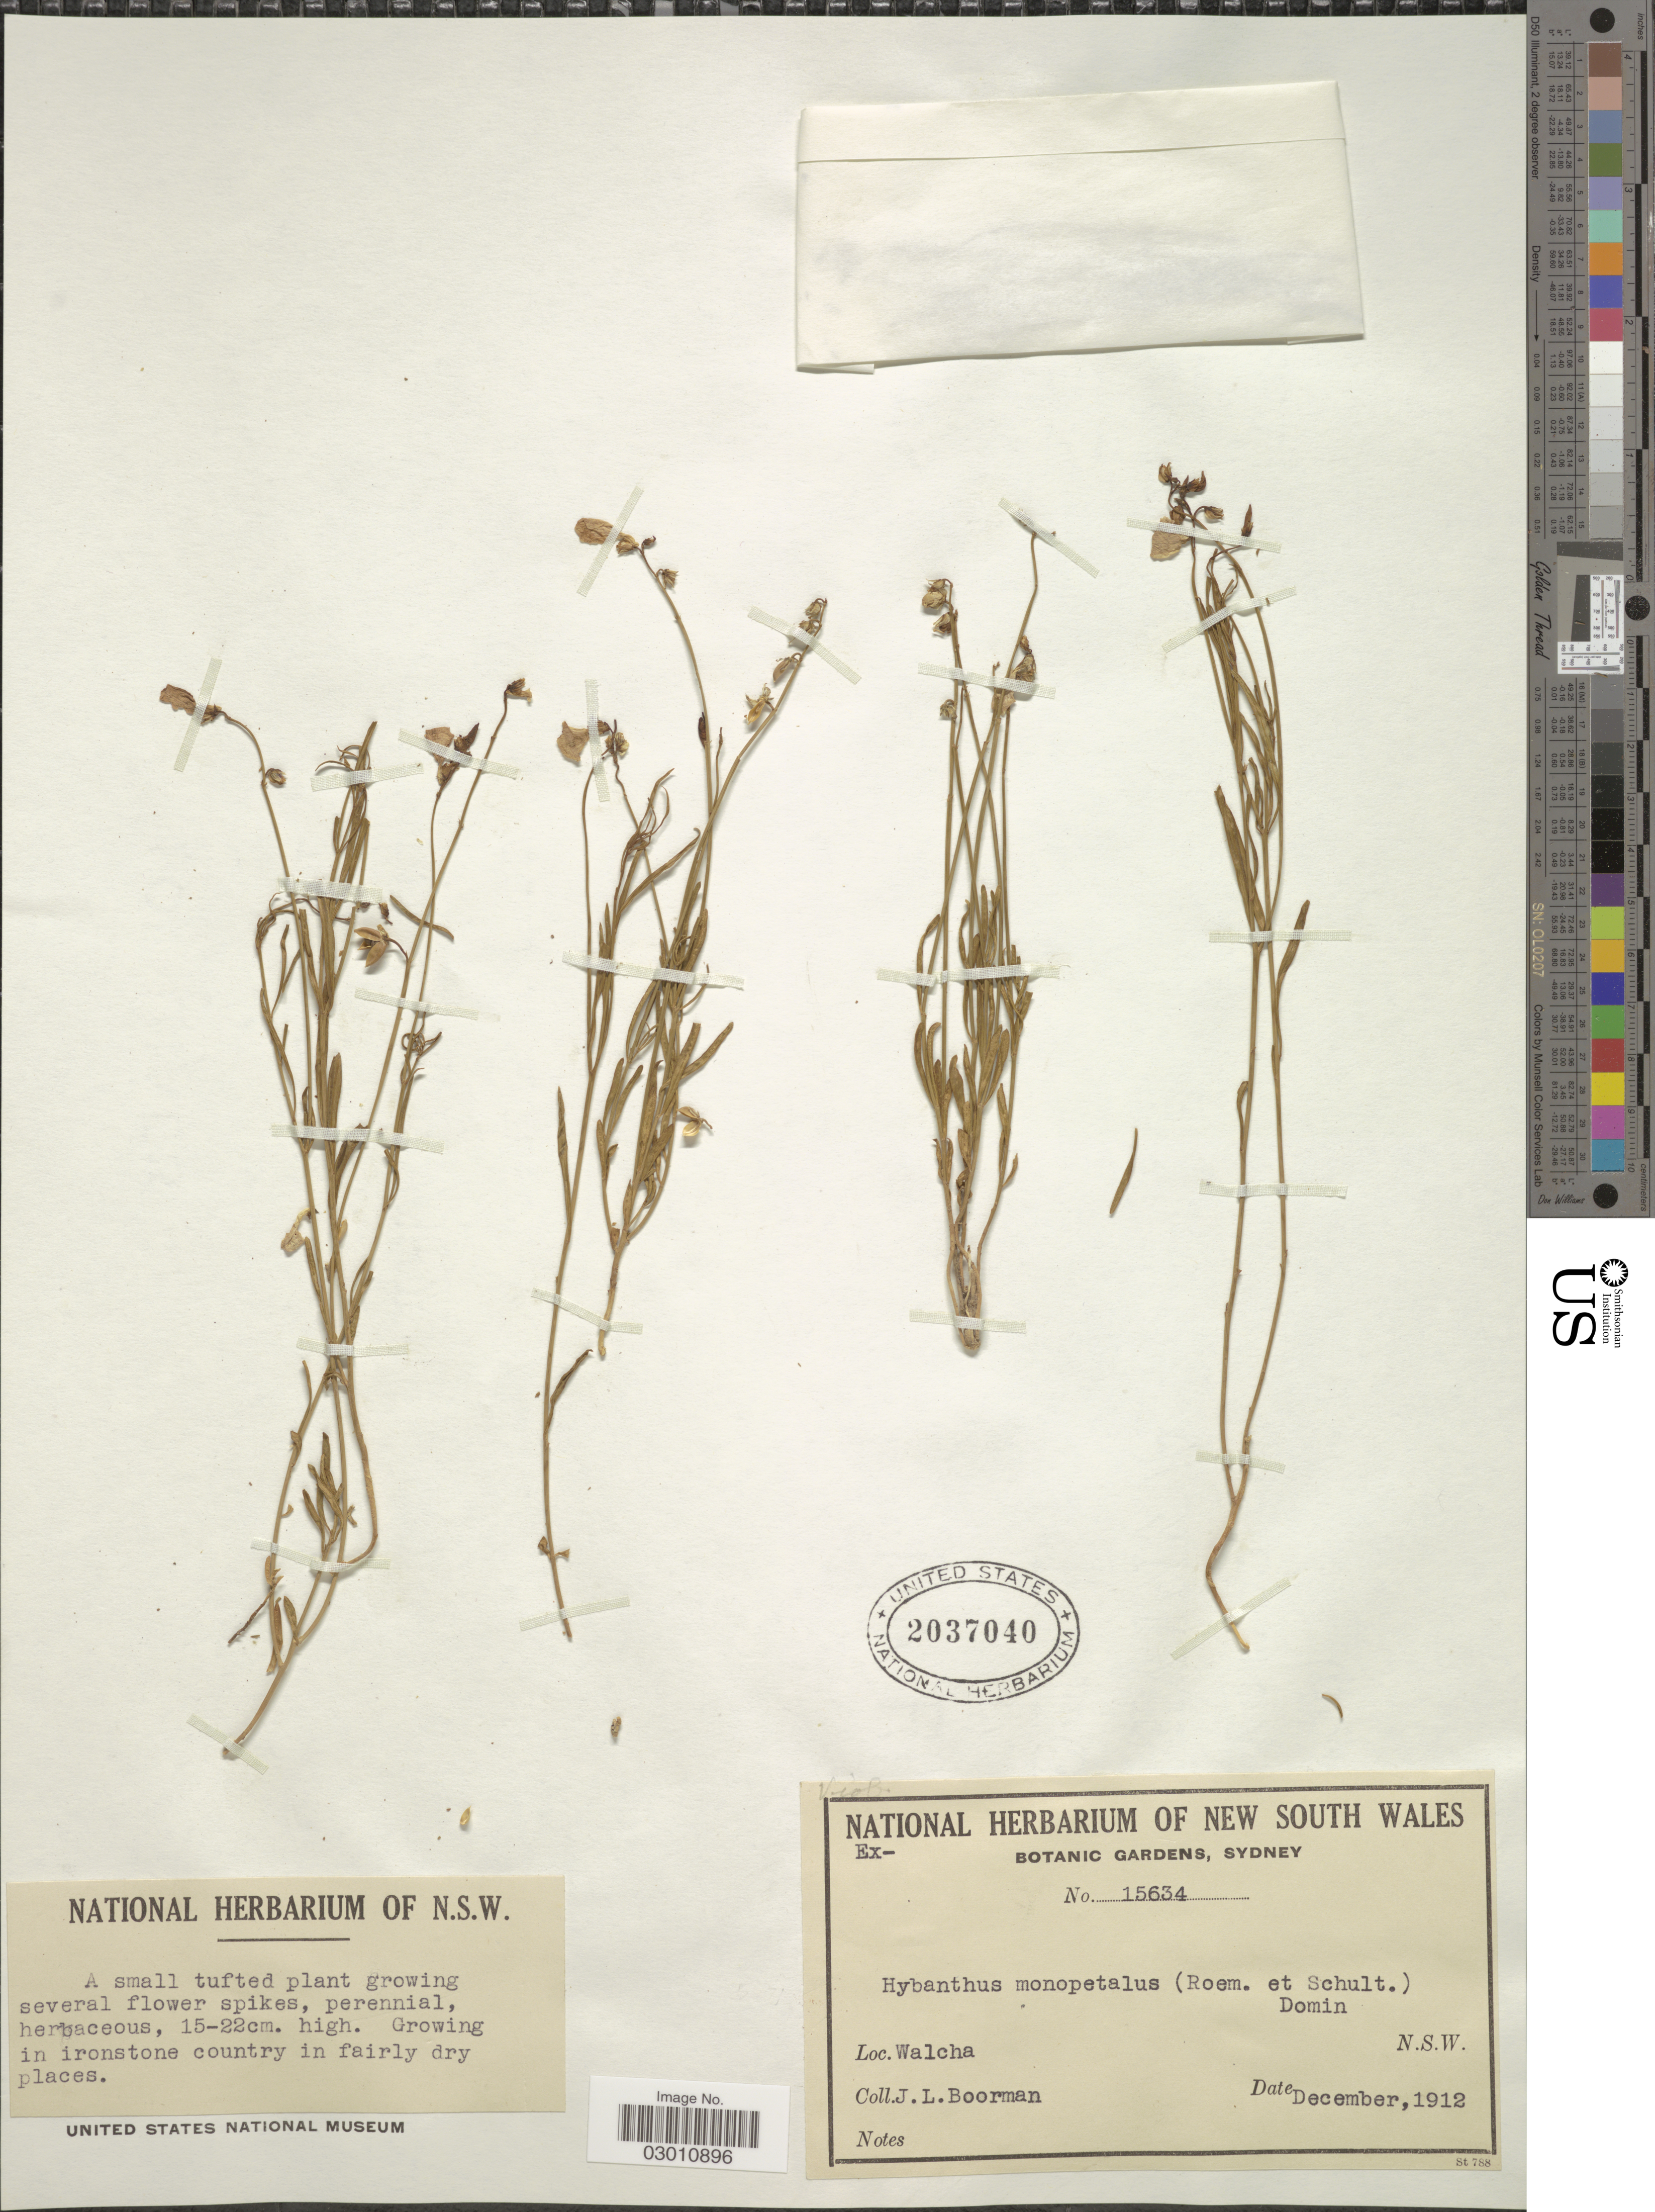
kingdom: Plantae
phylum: Tracheophyta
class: Magnoliopsida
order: Malpighiales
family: Violaceae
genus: Pigea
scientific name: Pigea monopetala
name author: (Schult.) Ging.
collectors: J. Boorman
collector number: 15634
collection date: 1912-12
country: Australia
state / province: New South Wales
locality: Walcha.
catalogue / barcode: US 2037040